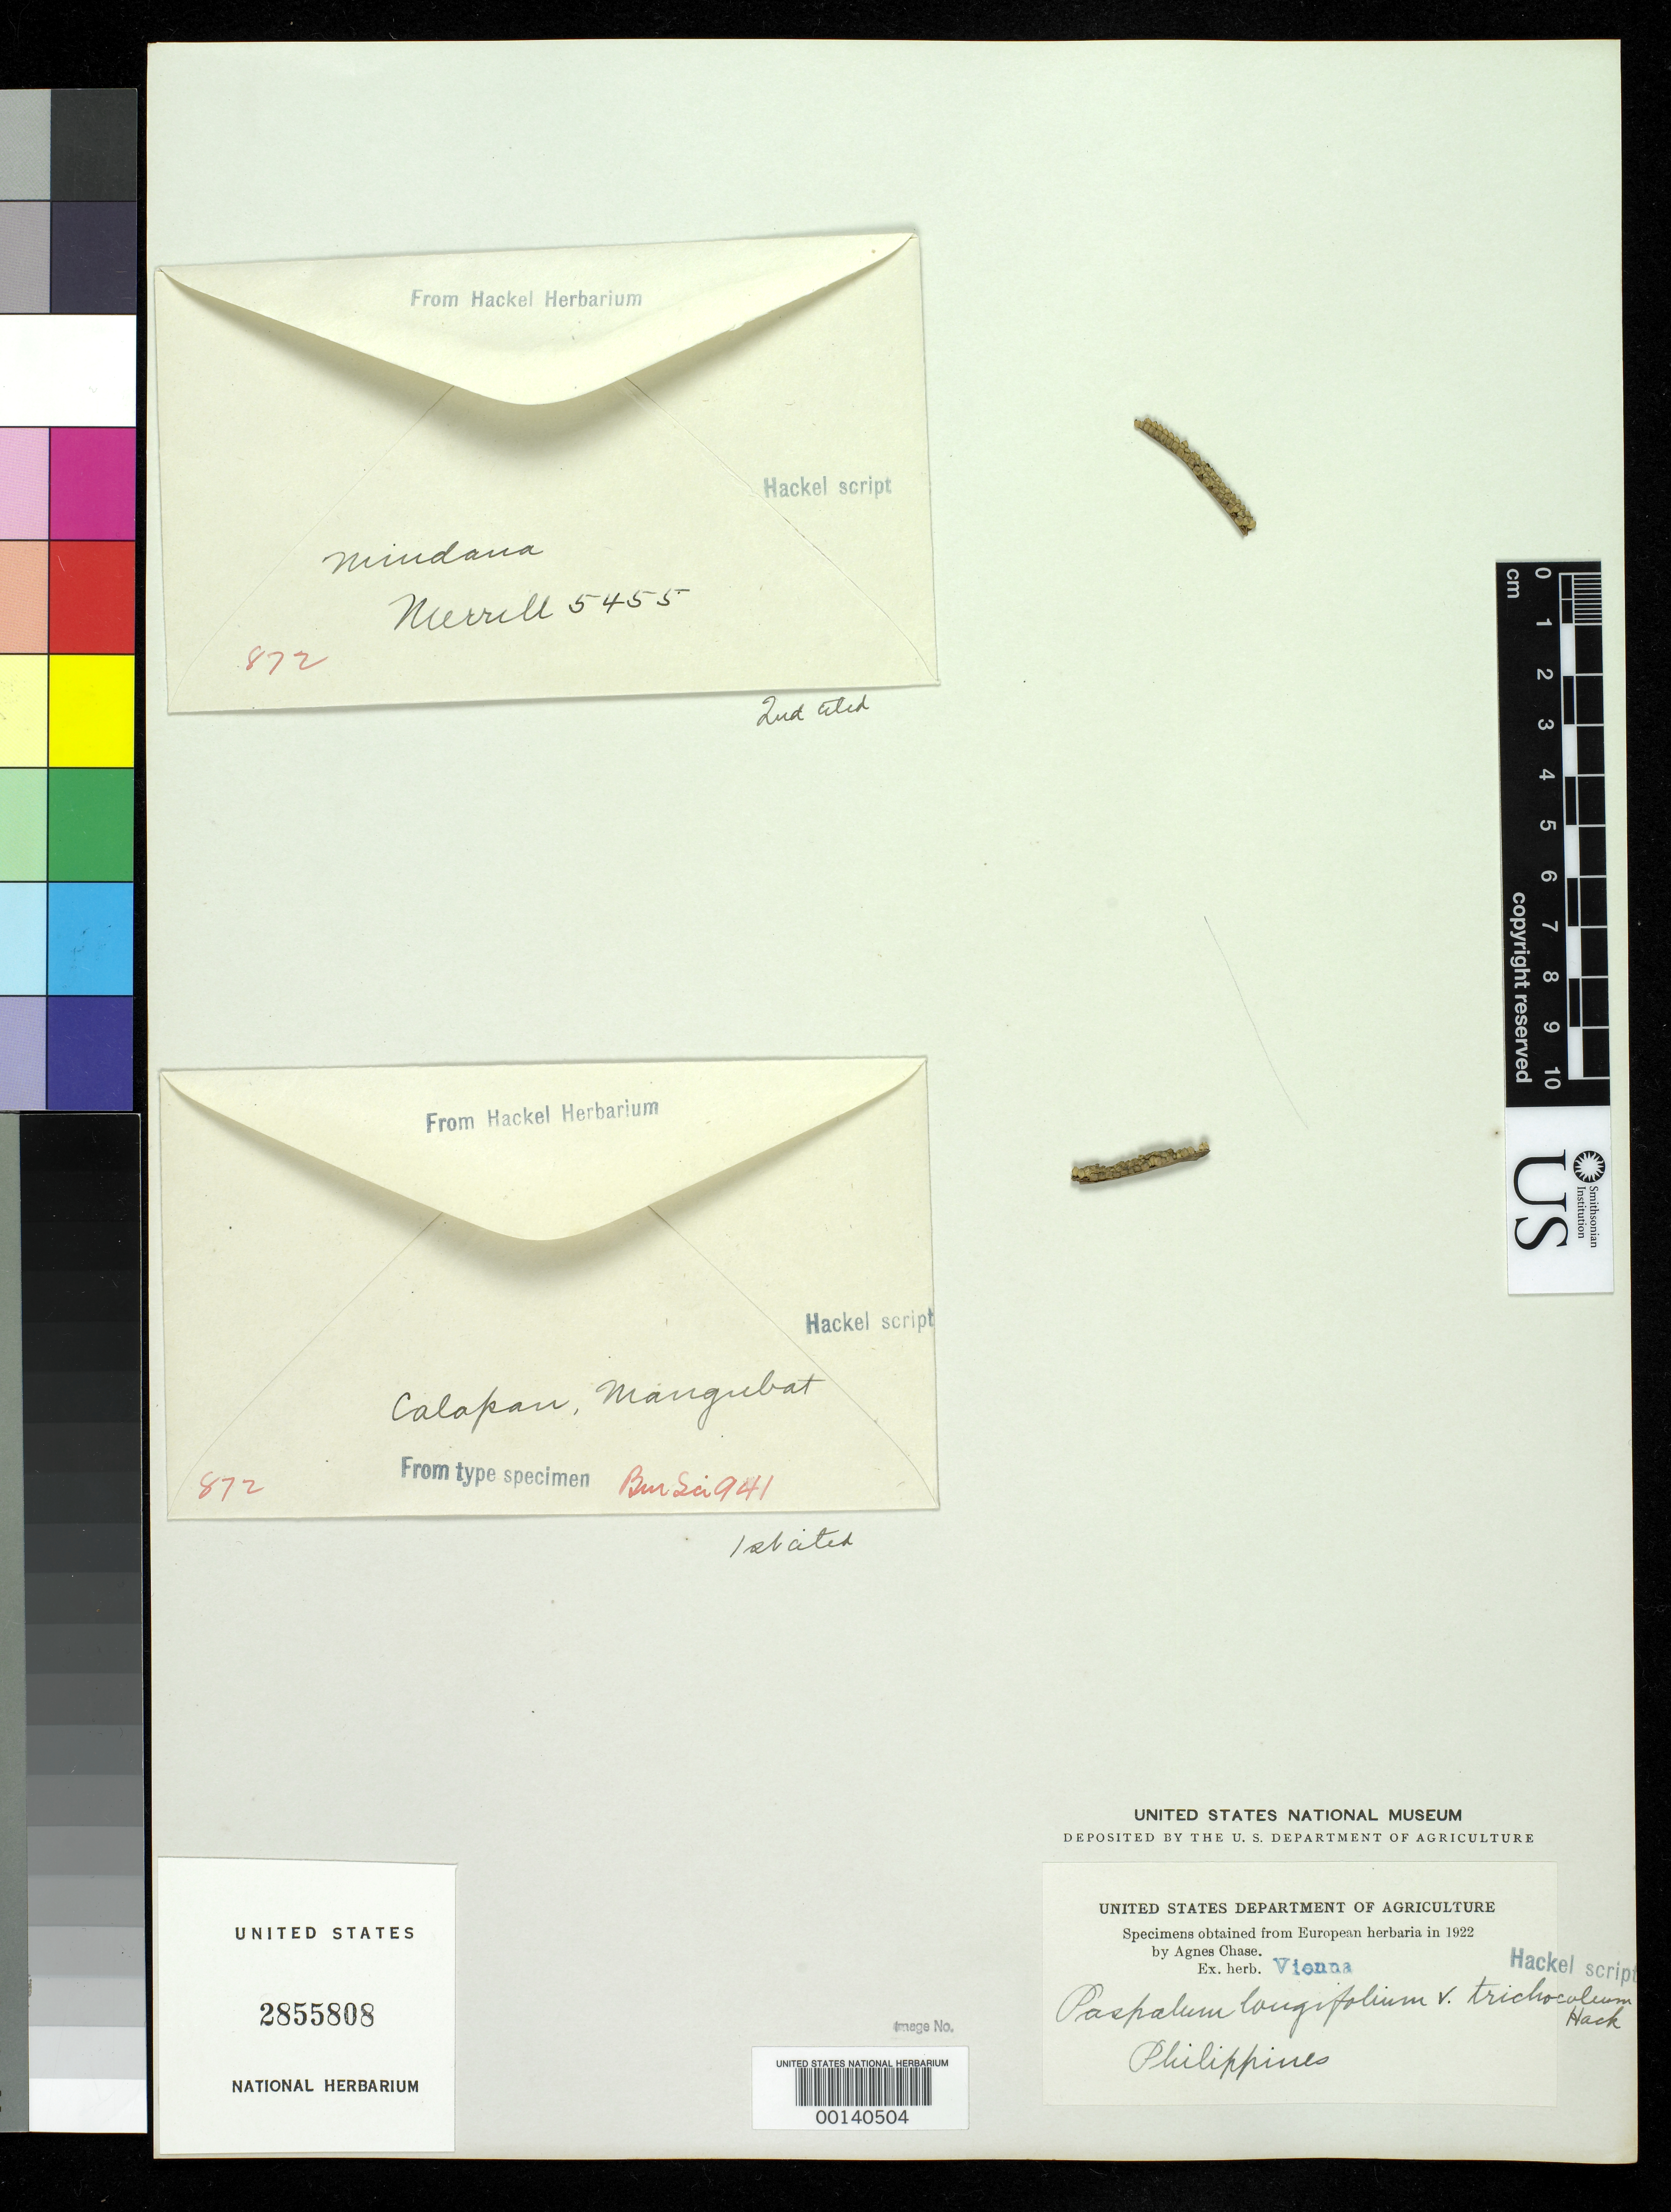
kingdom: Plantae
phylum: Tracheophyta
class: Liliopsida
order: Poales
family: Poaceae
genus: Paspalum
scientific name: Paspalum longifolium var. trichocoleum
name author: Hack.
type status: Isolectotype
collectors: E. D. Merrill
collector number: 5455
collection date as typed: Oct 1906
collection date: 1906-10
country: Philippines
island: Mindanao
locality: Caraga.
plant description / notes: Fragment of type ex herb. Hackel, mounted on same sheet with Mangubat Bur. Sci. 941 (syntype, also fragment ex herb. Hackel).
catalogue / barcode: US 2855808